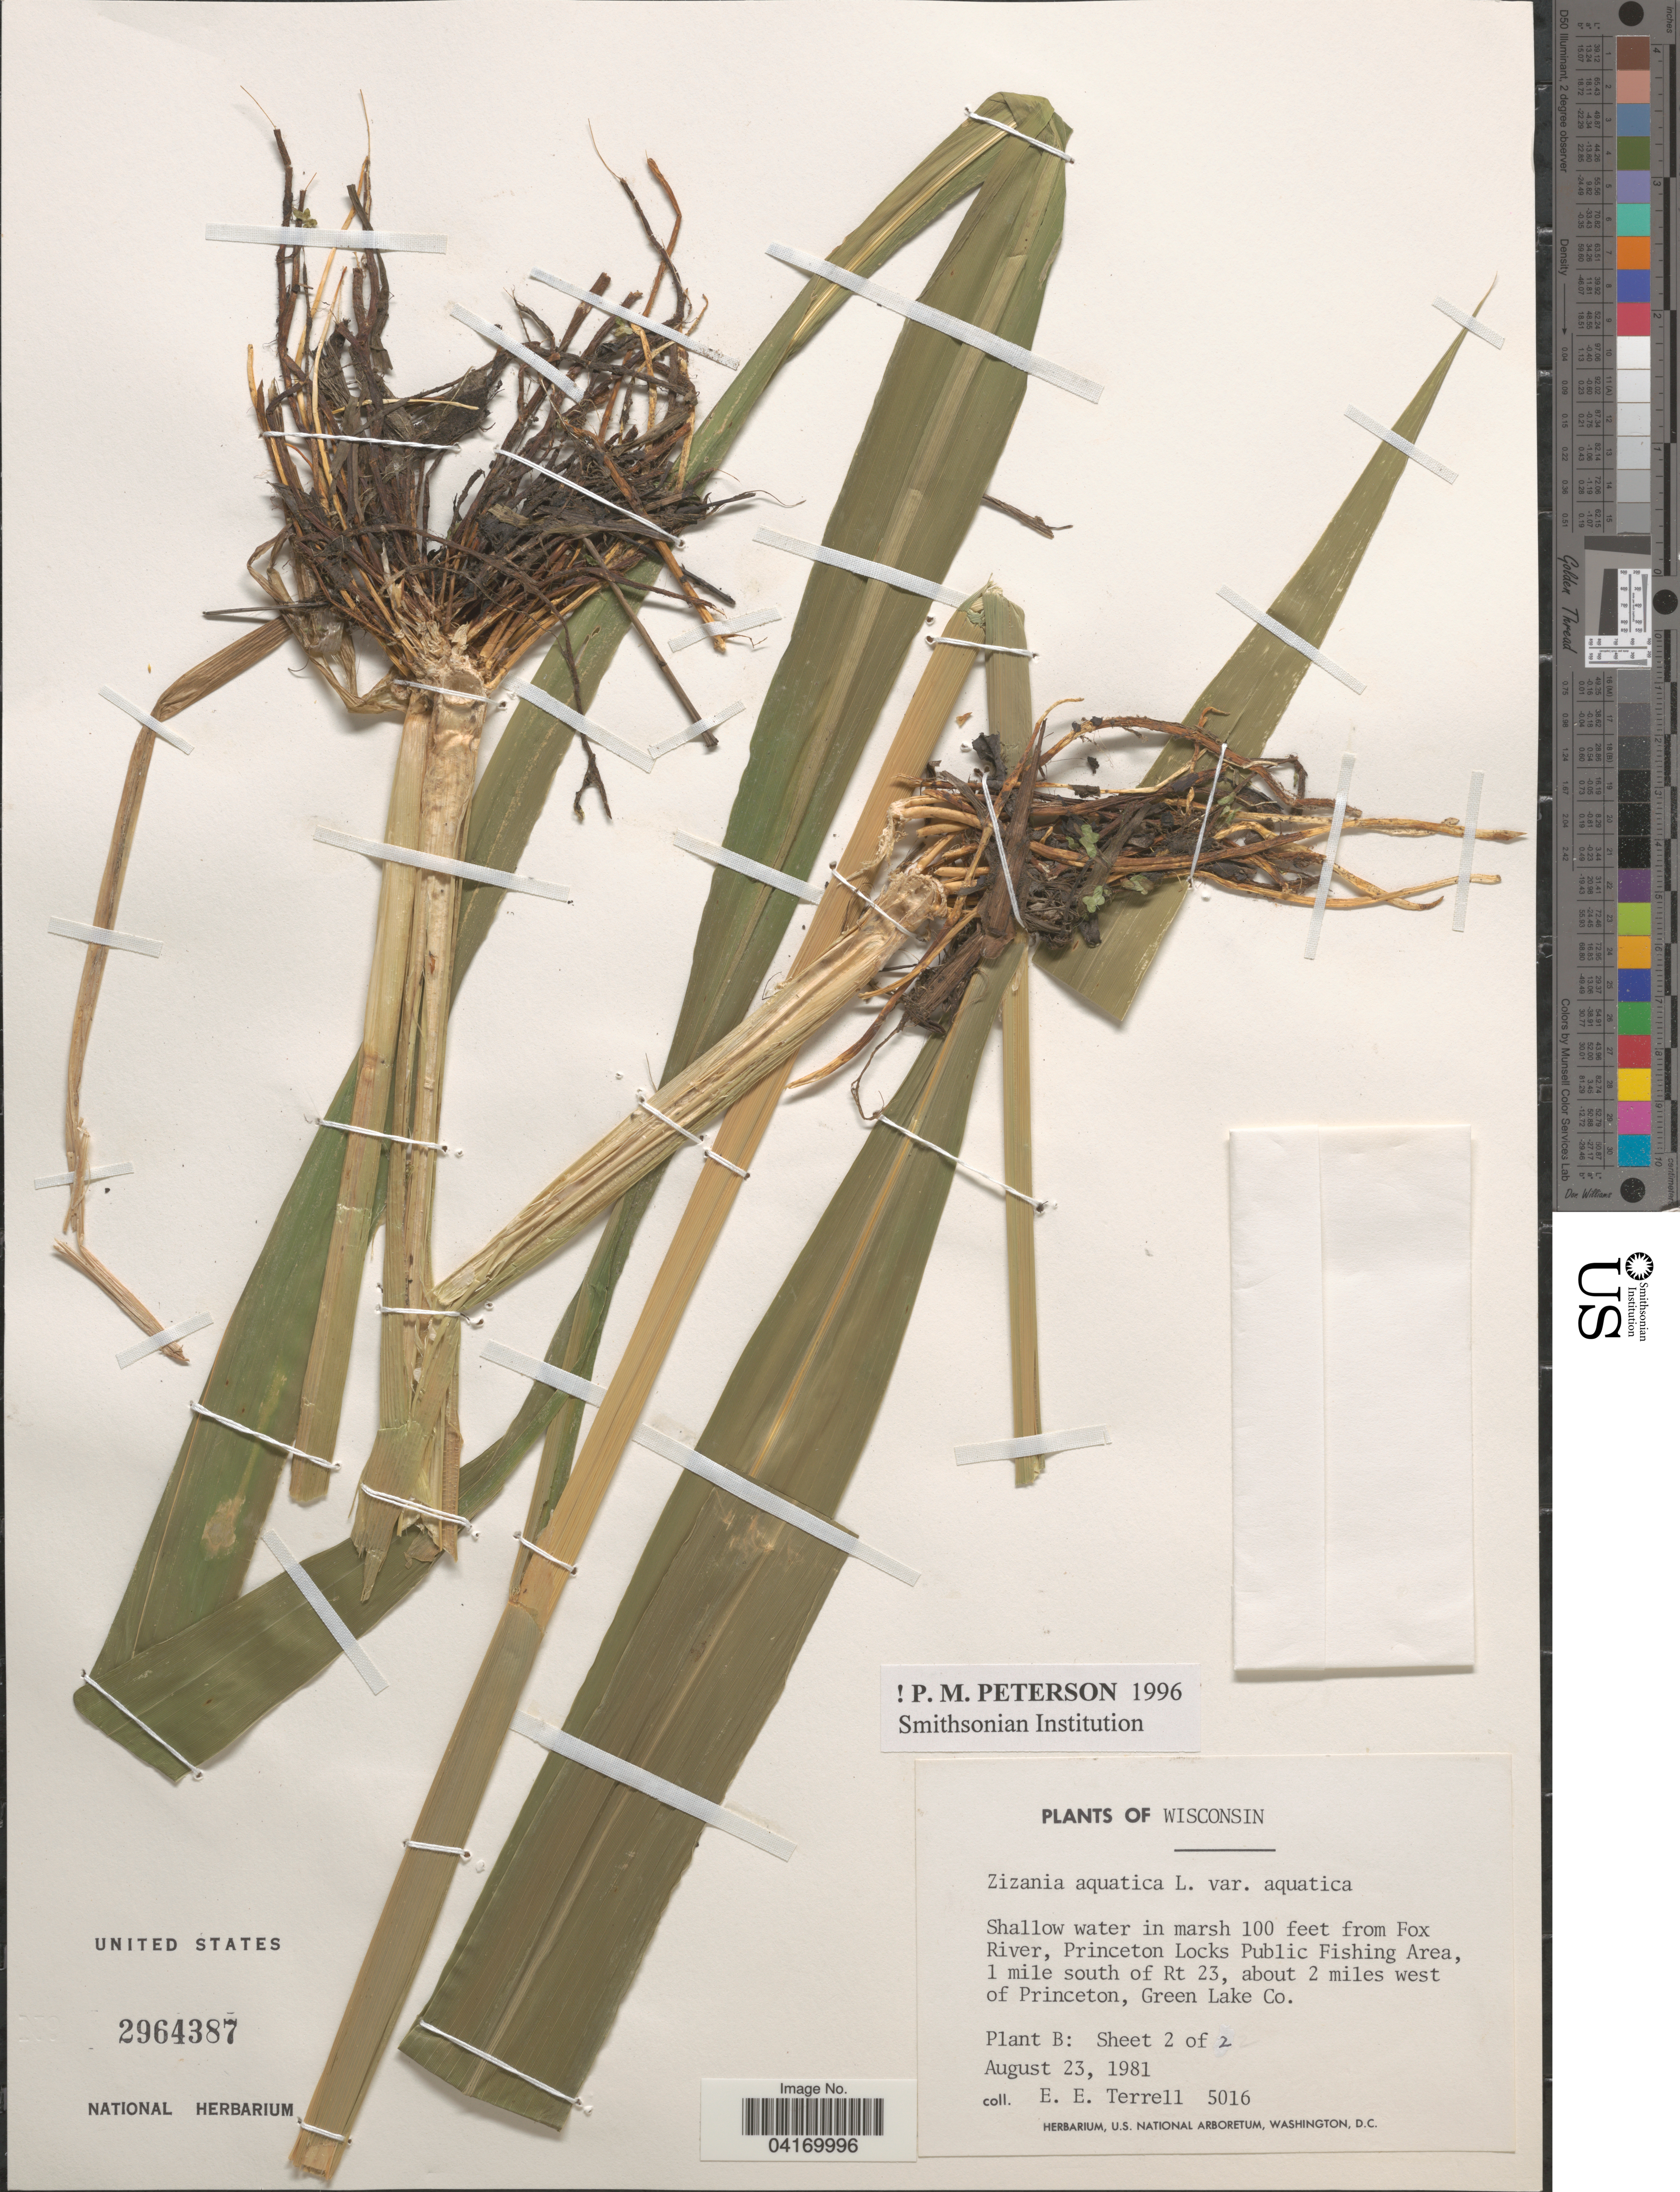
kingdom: Plantae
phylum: Tracheophyta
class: Liliopsida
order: Poales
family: Poaceae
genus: Zizania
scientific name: Zizania aquatica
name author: L.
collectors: E. E. Terrell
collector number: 5016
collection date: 1981-08-23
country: United States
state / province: Wisconsin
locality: Shallow water in marsh 100 feet from Fox River, Princeton Locks Public Fishing Area, 1 mile south of Rt 23, about 2 miles west of Princeton, Green Lake Co.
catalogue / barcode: US 2964387